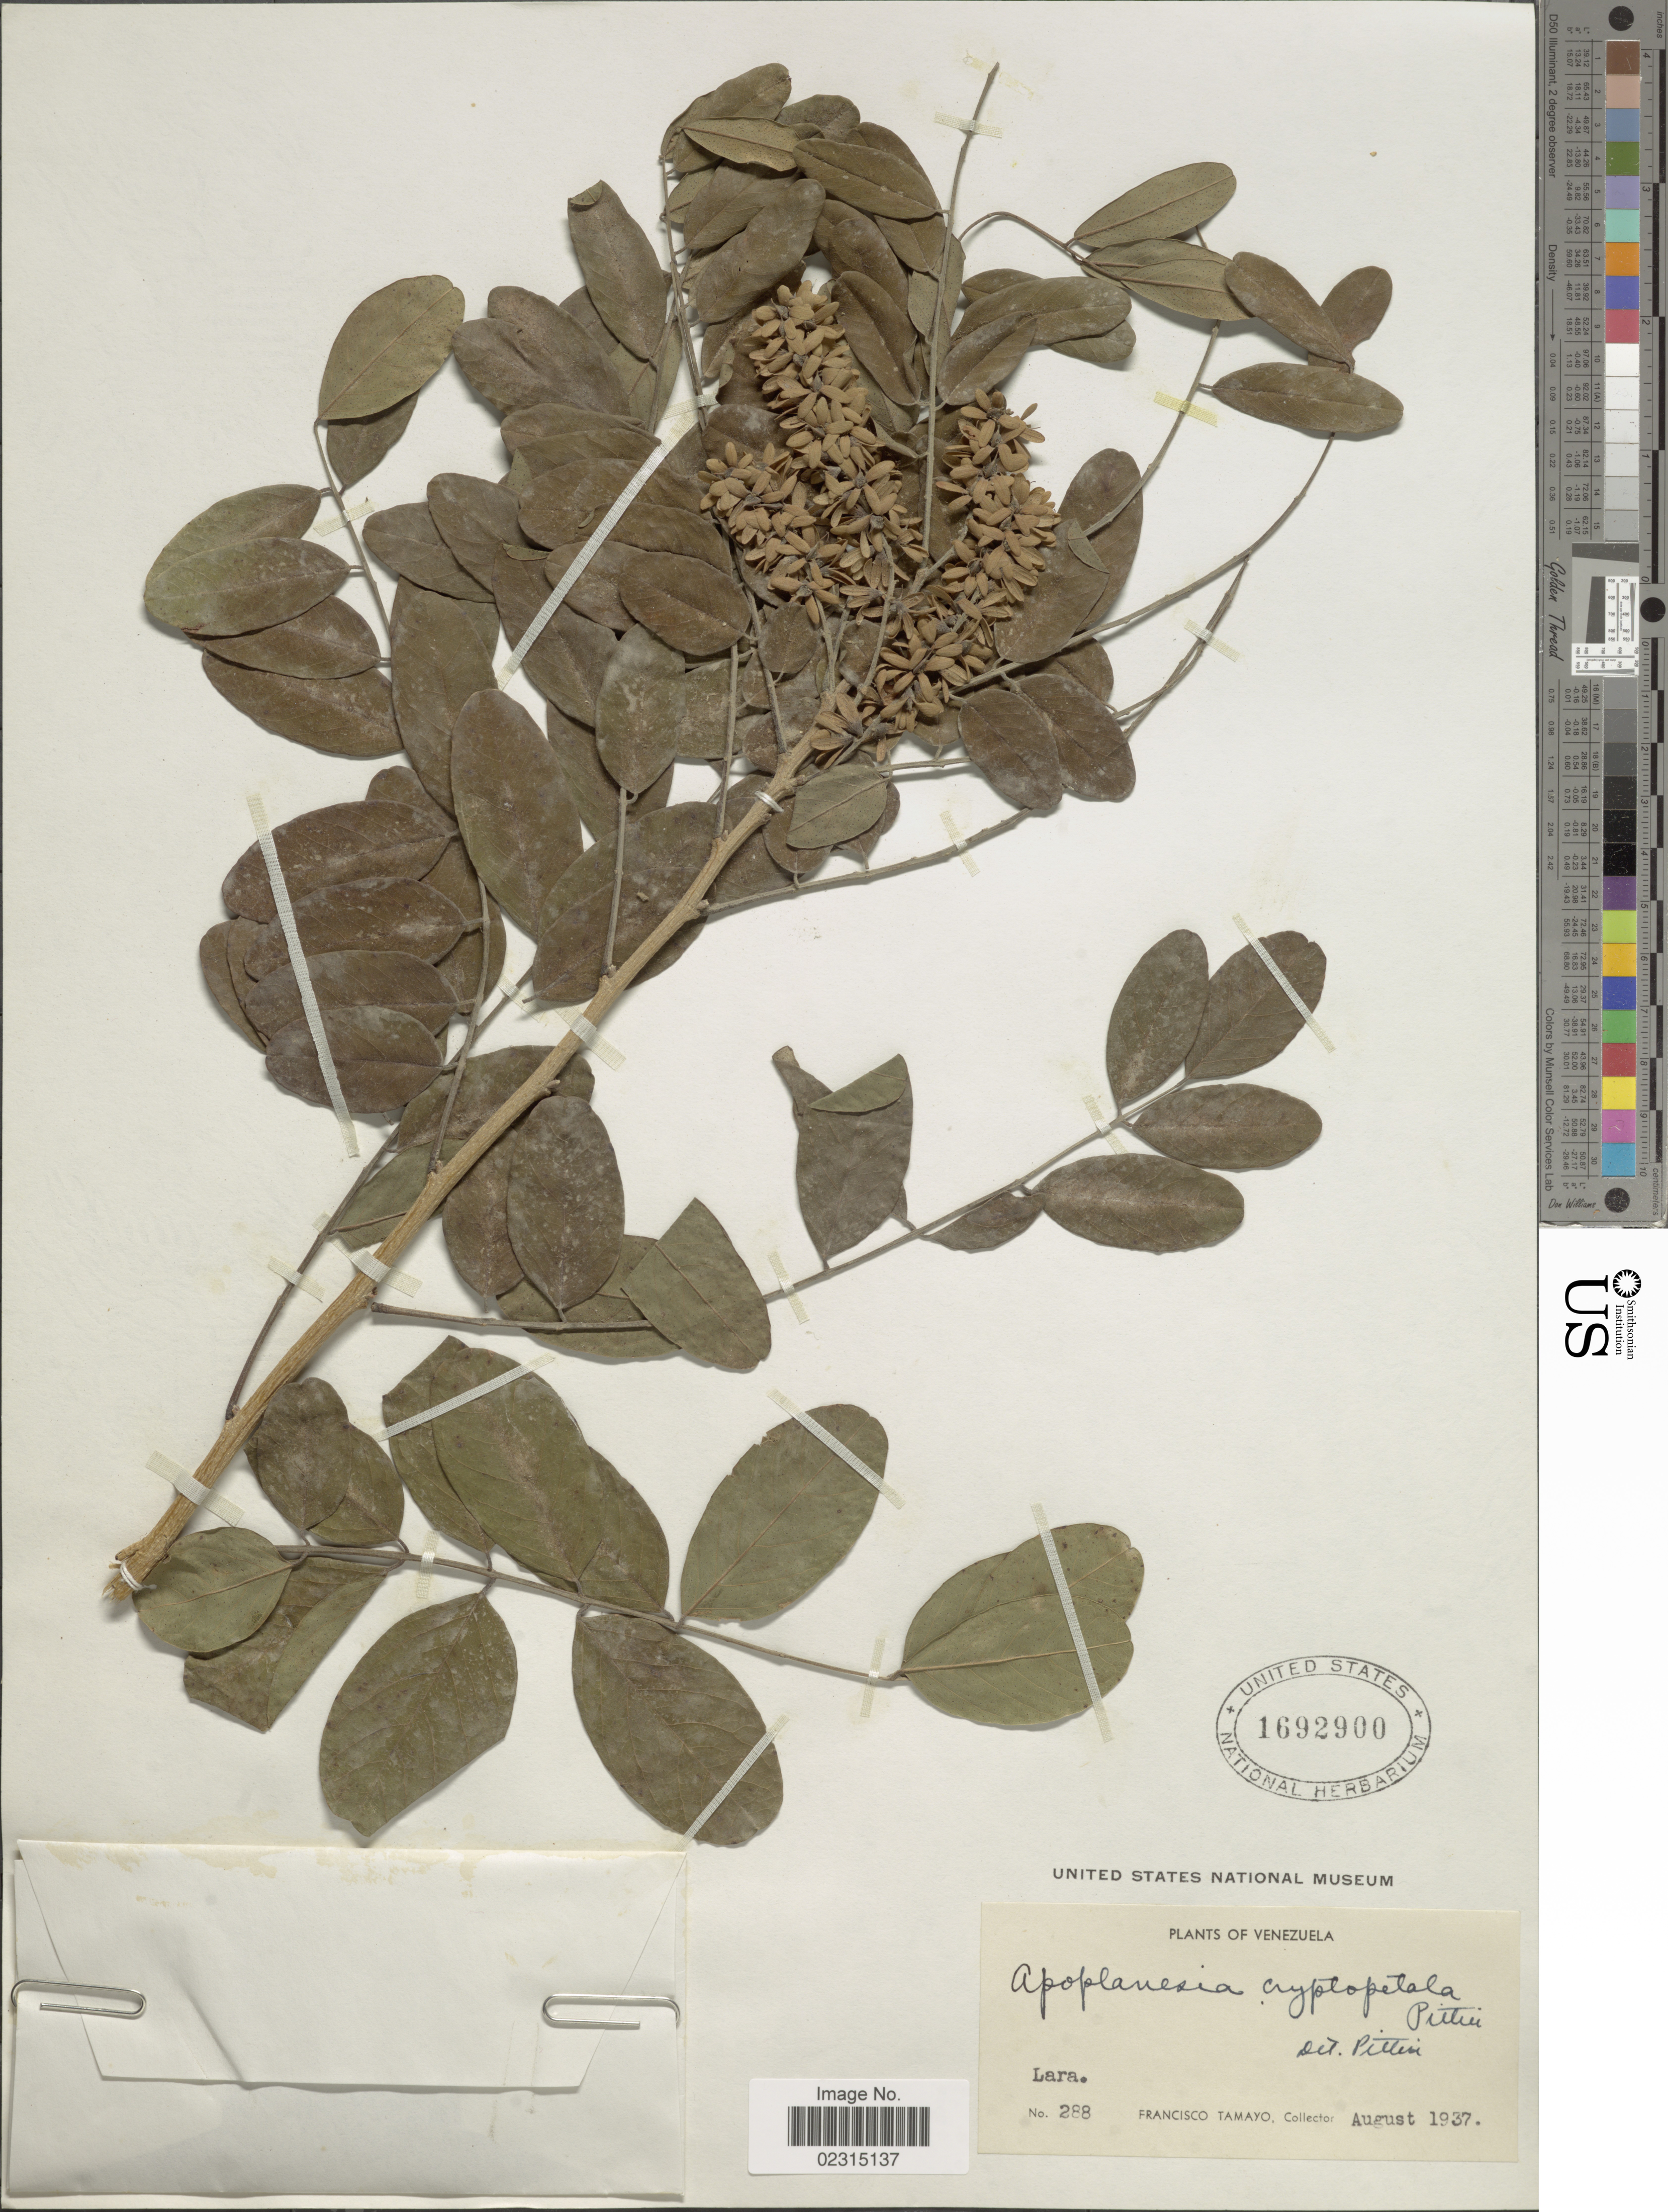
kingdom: Plantae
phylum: Tracheophyta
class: Magnoliopsida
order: Fabales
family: Fabaceae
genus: Apoplanesia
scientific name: Apoplanesia cryptopetala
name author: Pittier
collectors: F. Tamayo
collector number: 288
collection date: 1937-08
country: Venezuela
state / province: Lara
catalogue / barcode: US 1692900